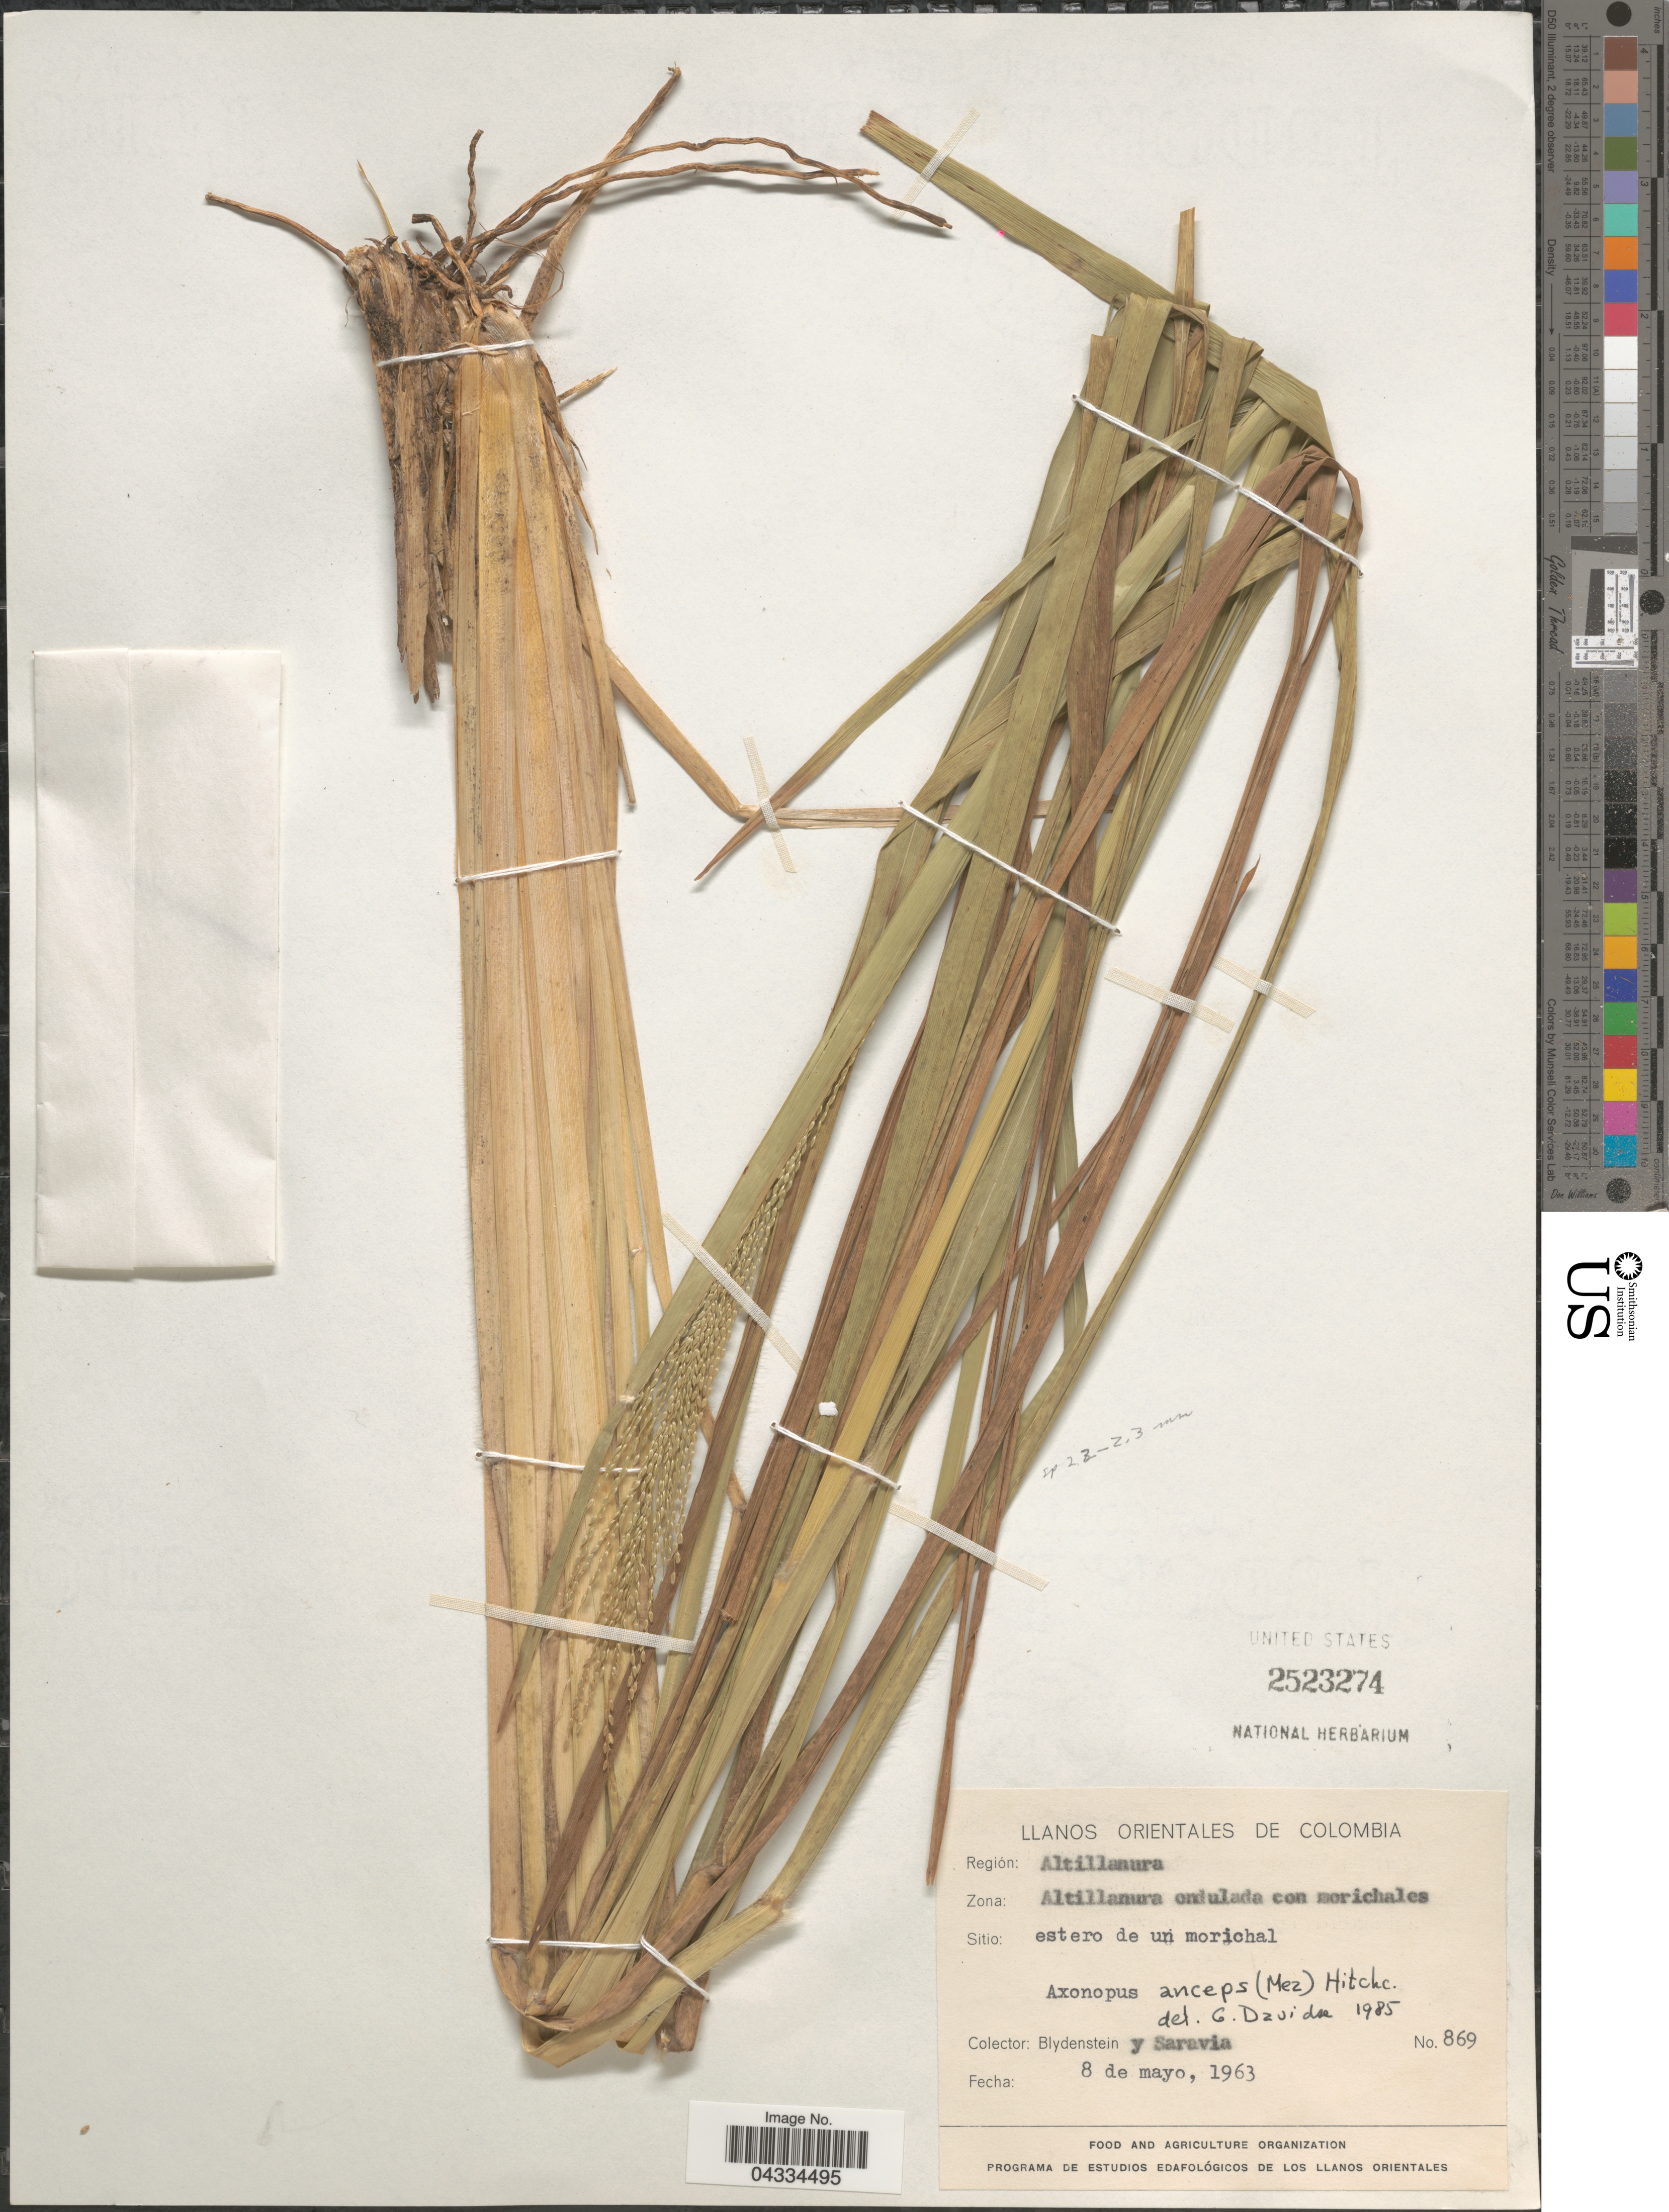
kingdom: Plantae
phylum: Tracheophyta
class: Liliopsida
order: Poales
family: Poaceae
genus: Axonopus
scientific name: Axonopus anceps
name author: (Mez) Hitchc.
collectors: Blydenstein & Saravia, --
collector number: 869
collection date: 1963-05-08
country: Colombia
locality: Llanos Orientales de Colombia. Región: Altillanura. Zona: Altillanura ondulada con morichales.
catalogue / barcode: US 2523274